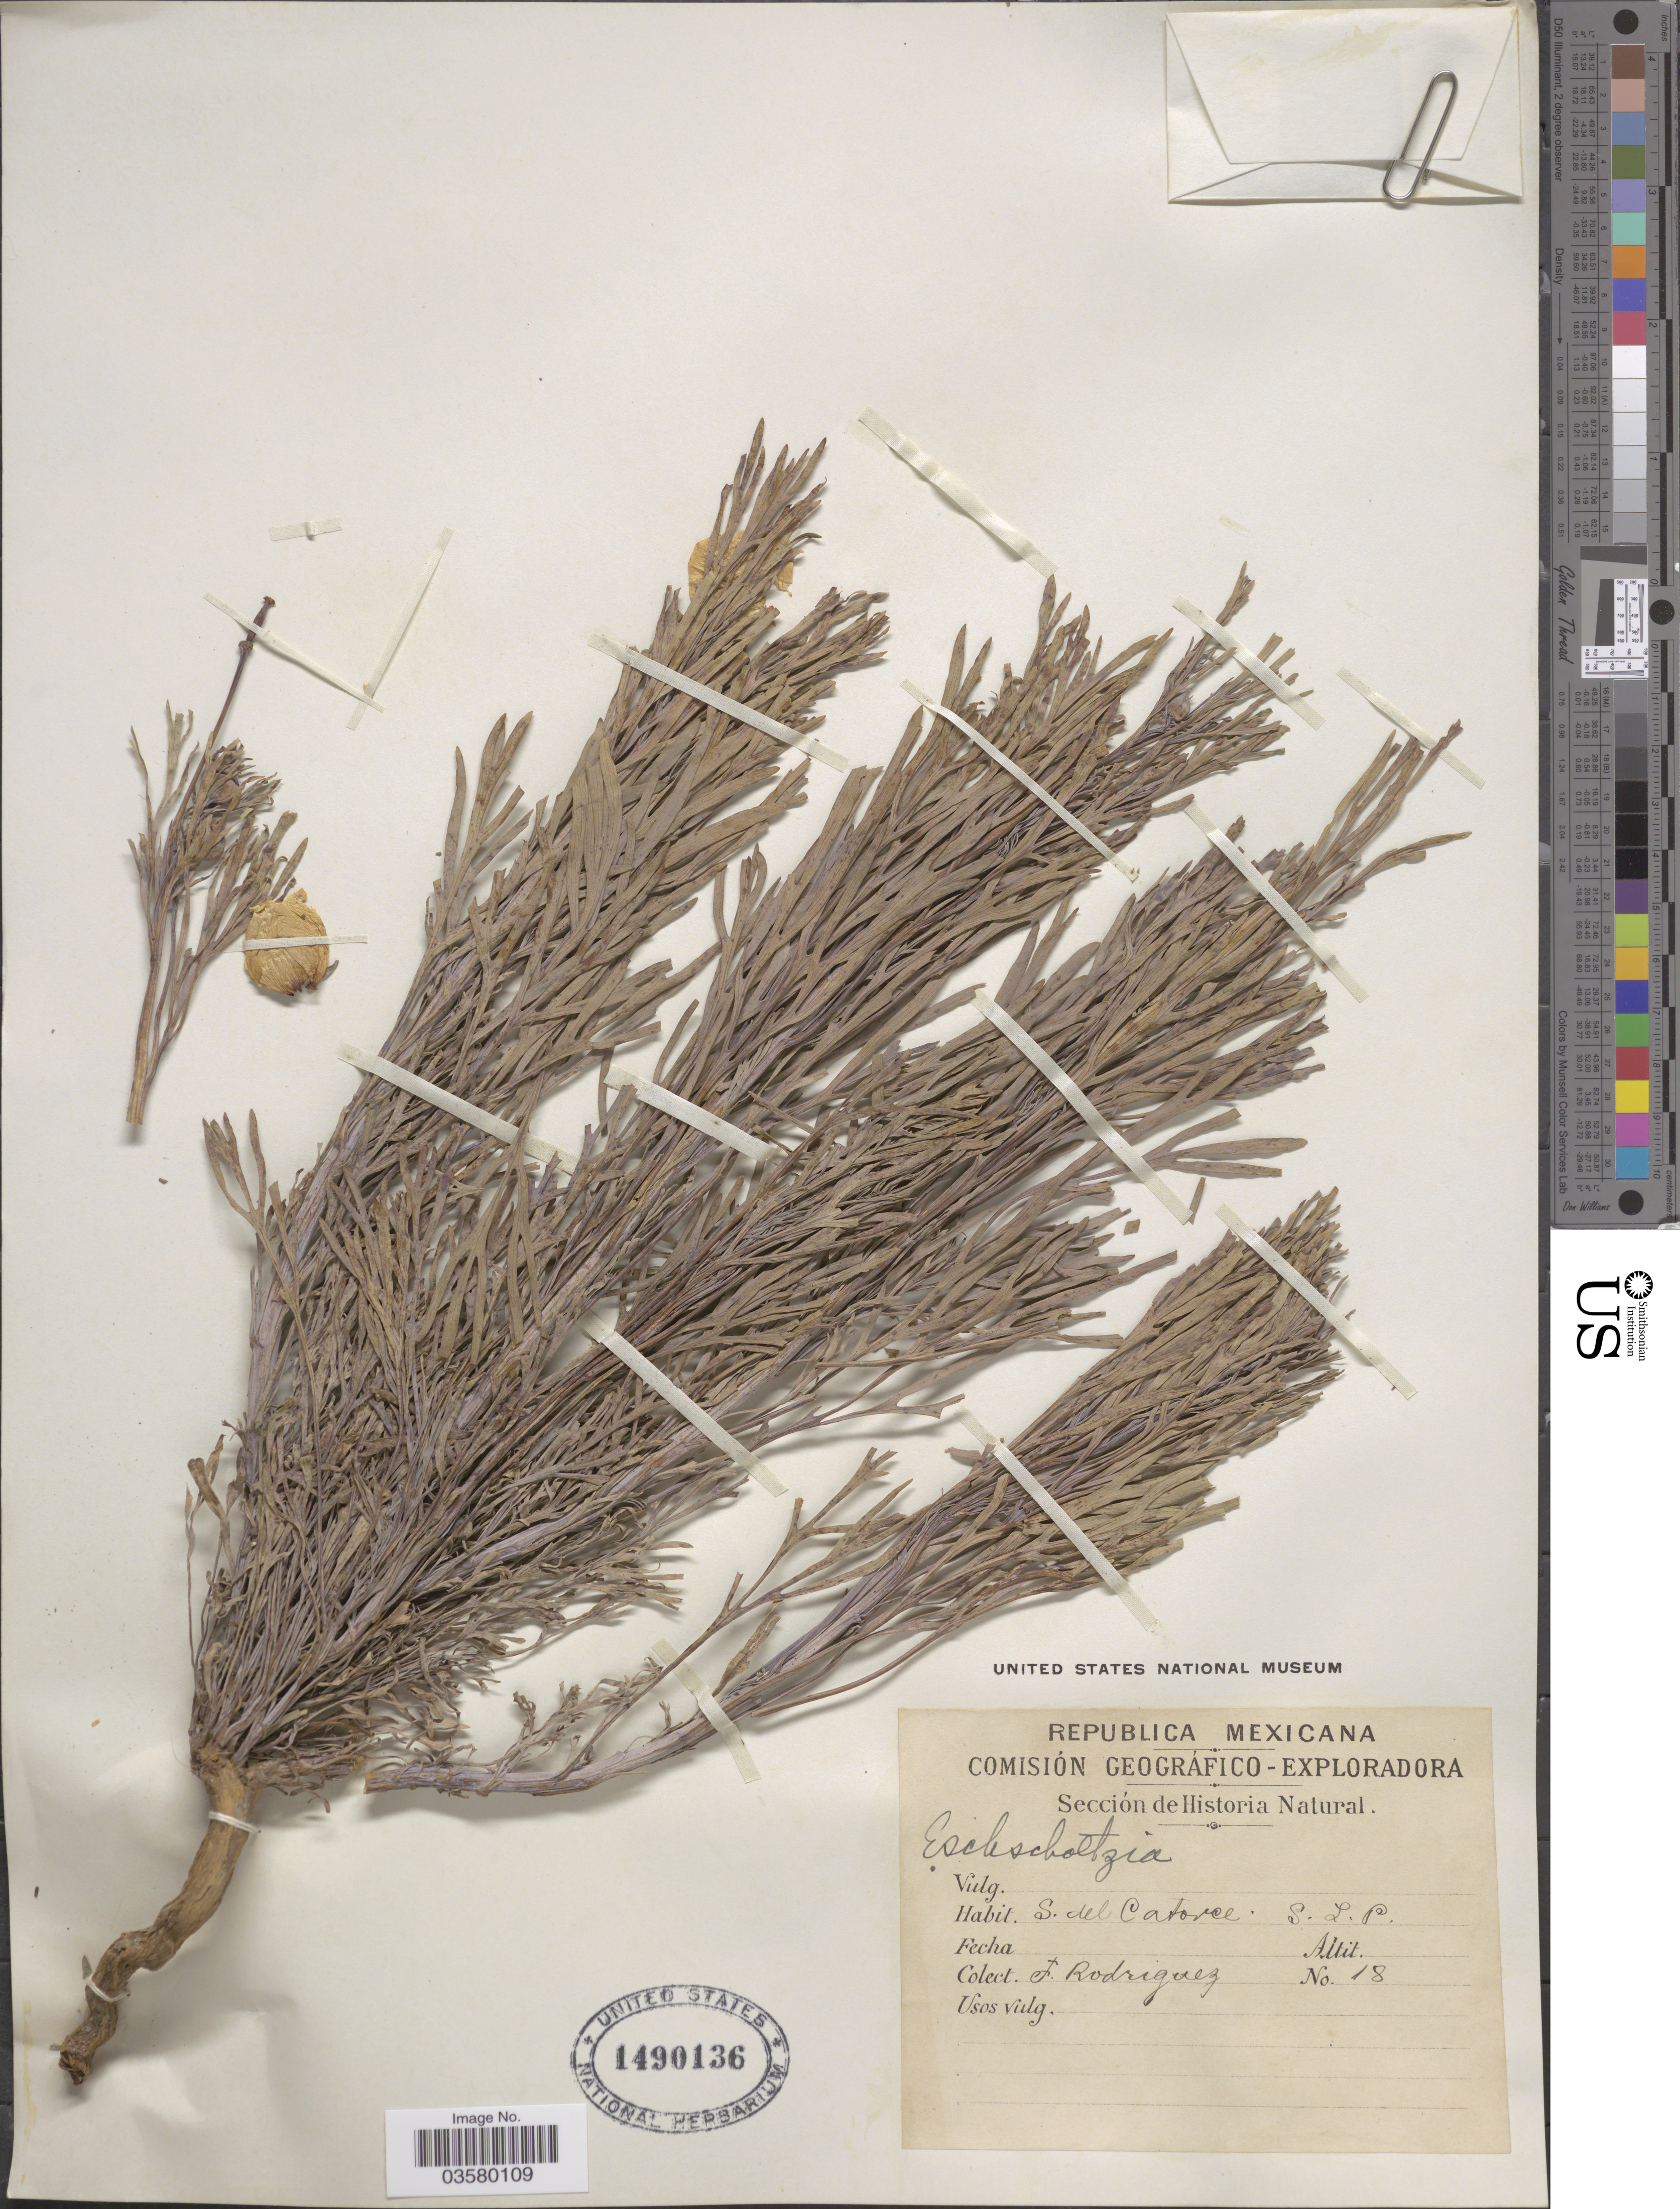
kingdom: Plantae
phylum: Tracheophyta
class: Magnoliopsida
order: Ranunculales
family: Papaveraceae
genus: Hunnemannia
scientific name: Hunnemannia fumariifolia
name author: Sweet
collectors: F. Rodriguez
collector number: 18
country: Mexico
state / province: San Luis Potosí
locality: S. del Catorce.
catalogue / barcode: US 1490136